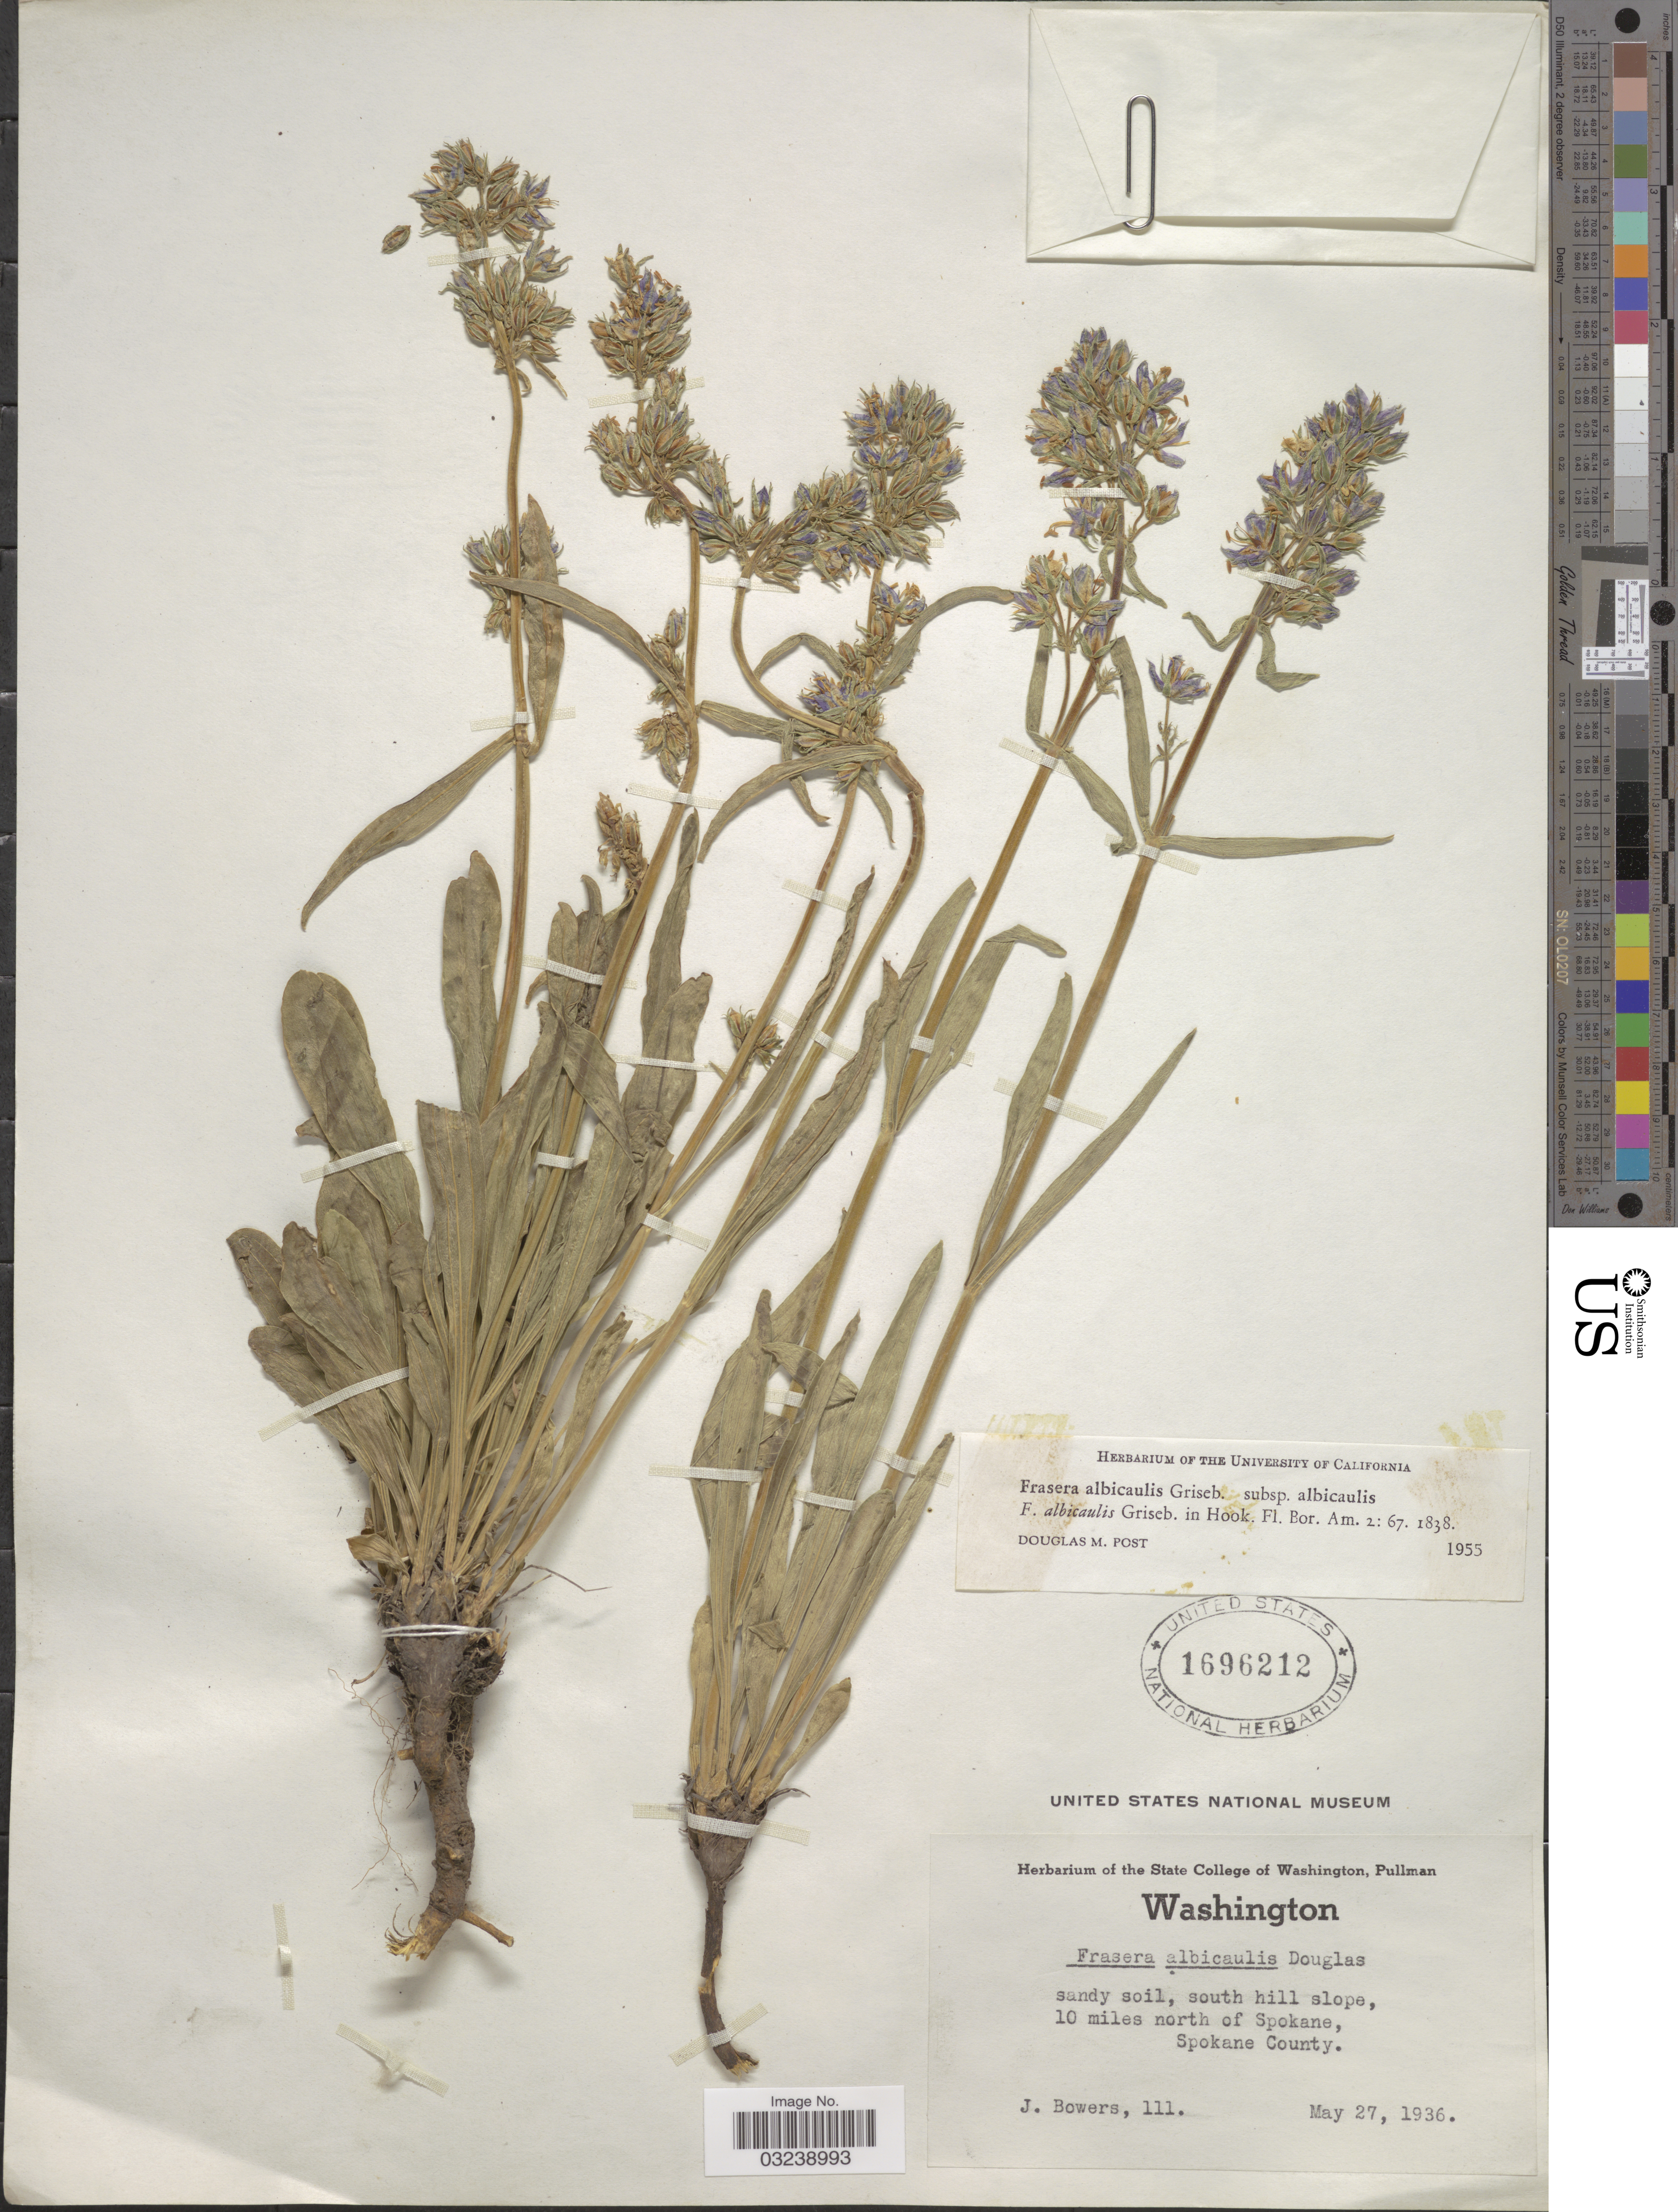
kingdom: Plantae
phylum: Tracheophyta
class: Magnoliopsida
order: Gentianales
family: Gentianaceae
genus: Frasera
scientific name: Frasera albicaulis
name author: Griseb.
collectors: J. Bowers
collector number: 111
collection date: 1936-05-27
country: United States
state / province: Washington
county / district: Spokane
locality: South hill slope, 10 miles north of Spokane, Spokane County.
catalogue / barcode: US 1696212